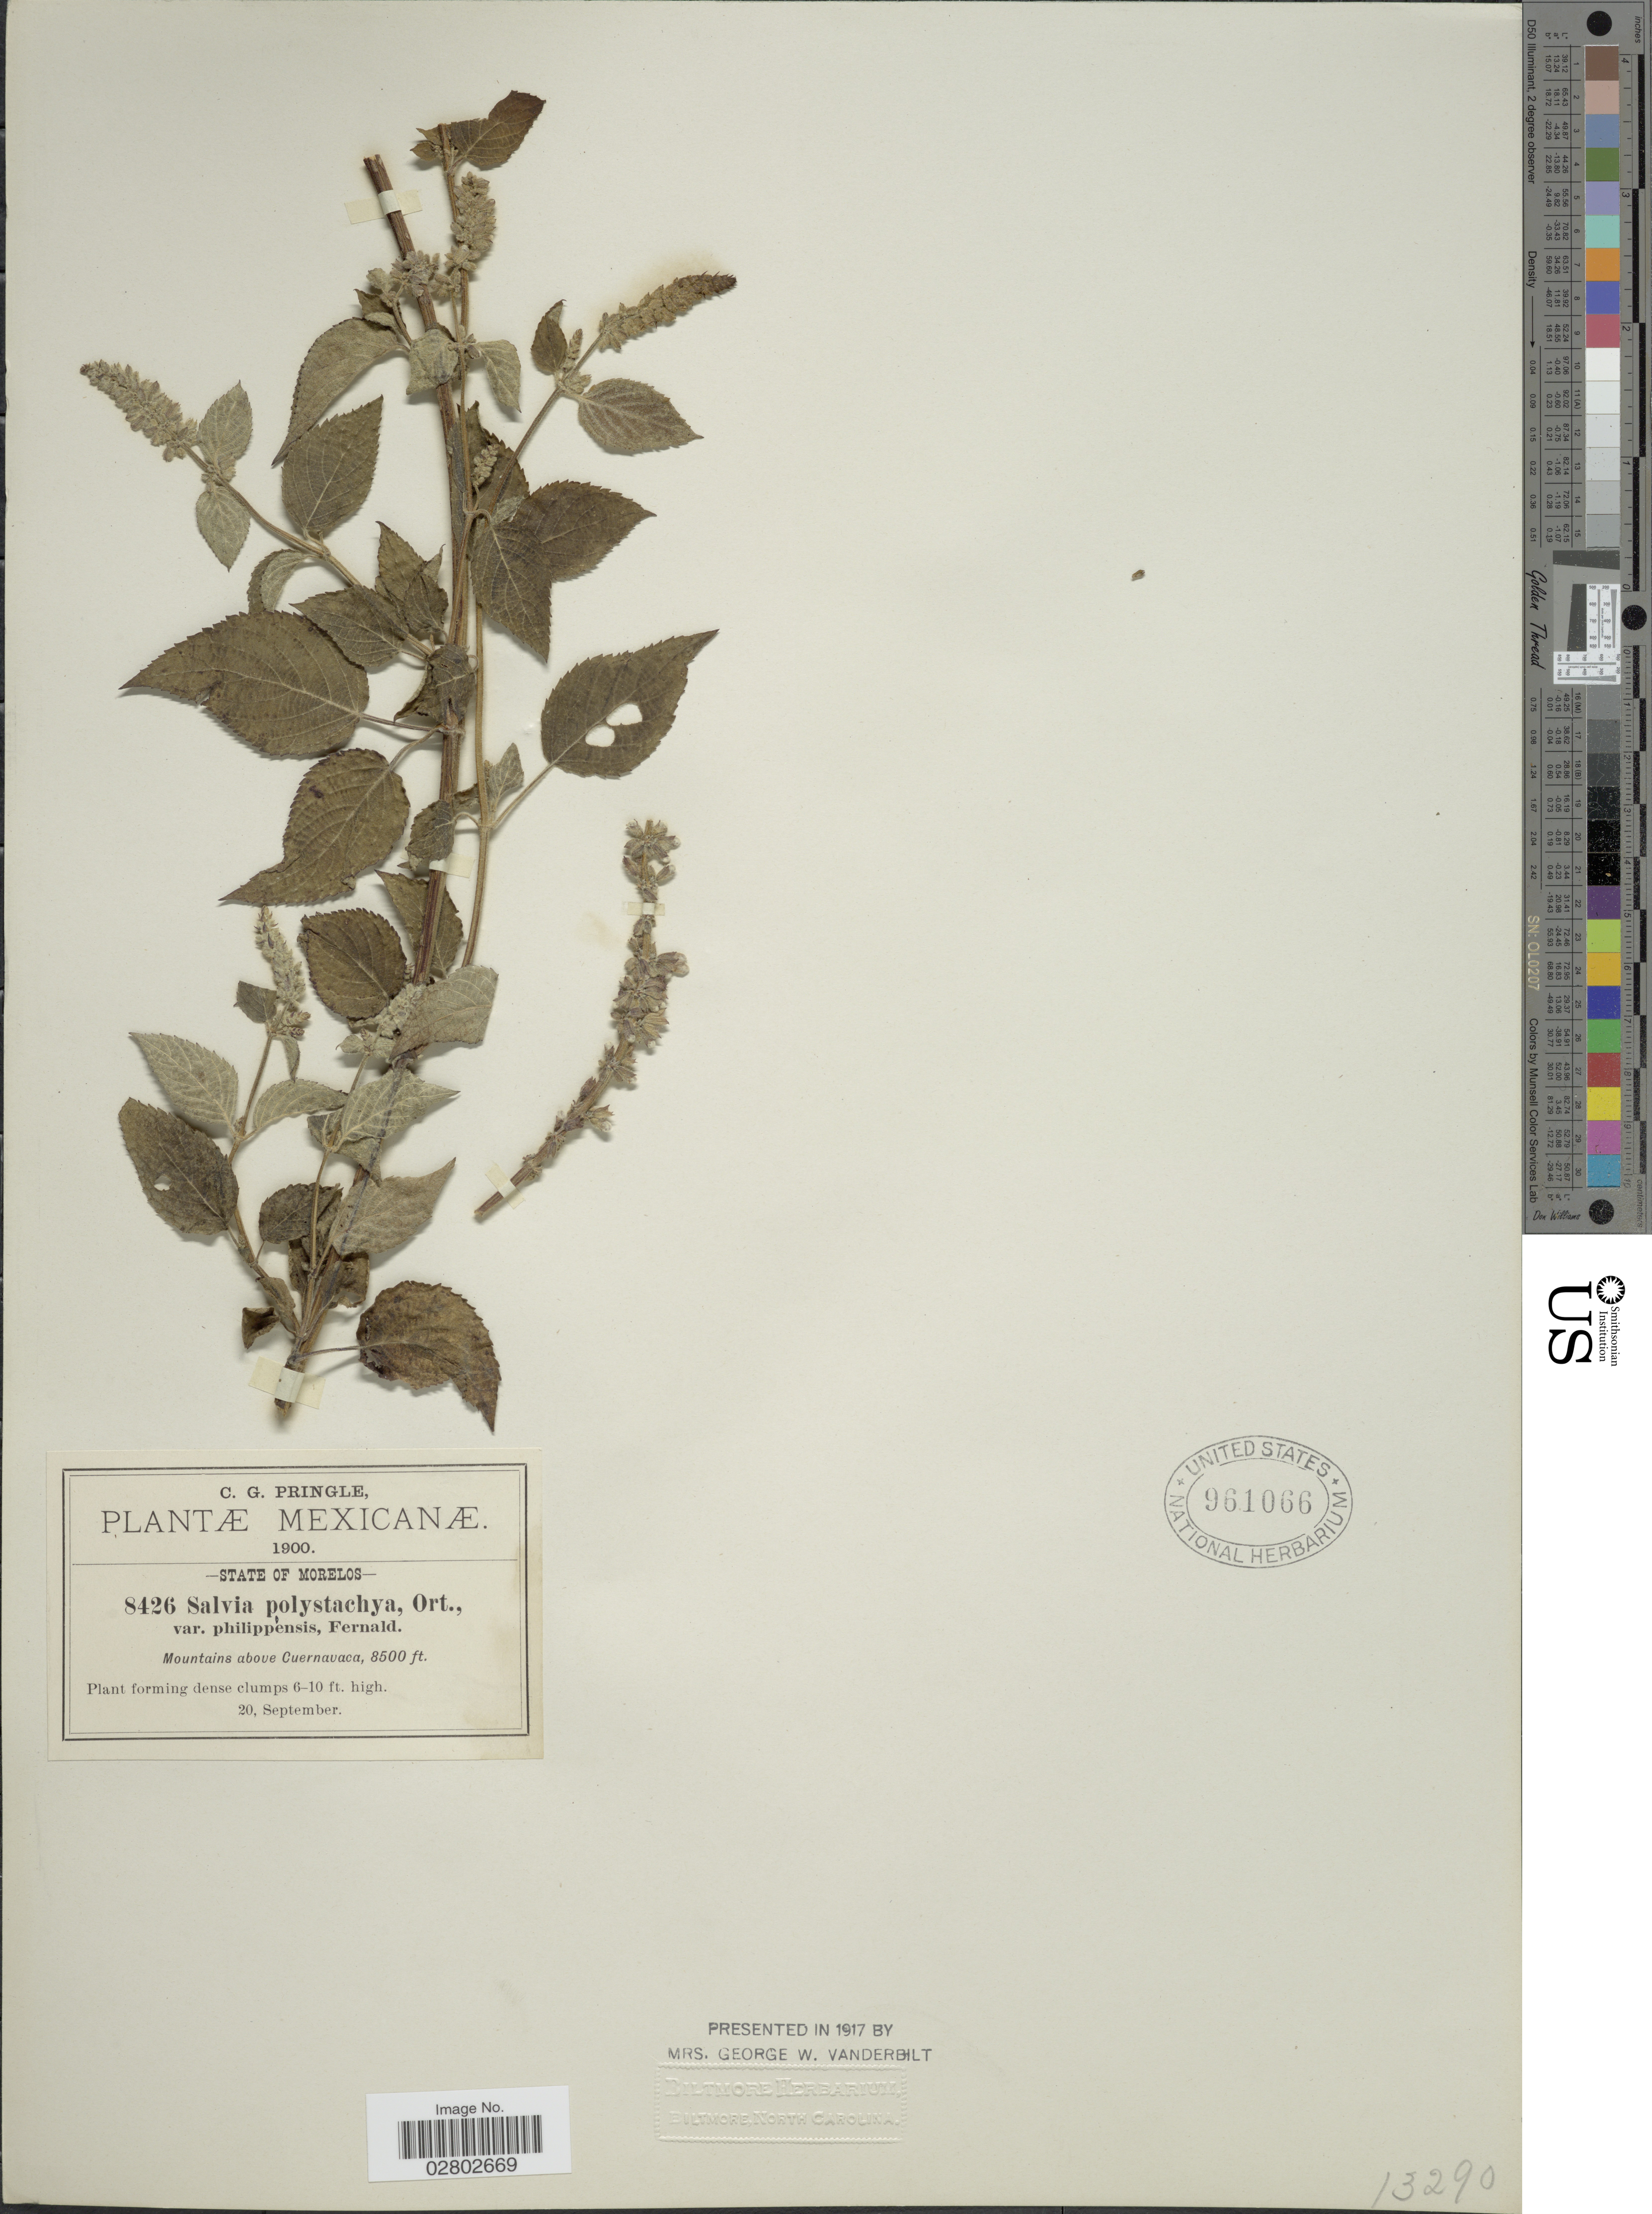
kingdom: Plantae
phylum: Tracheophyta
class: Magnoliopsida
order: Lamiales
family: Lamiaceae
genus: Salvia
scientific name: Salvia polystachya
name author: Cav.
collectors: C. G. Pringle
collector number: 8426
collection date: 1900-09-20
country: Mexico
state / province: Morelos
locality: Mountains above Cuernavaca.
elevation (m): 2591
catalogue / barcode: US 961066